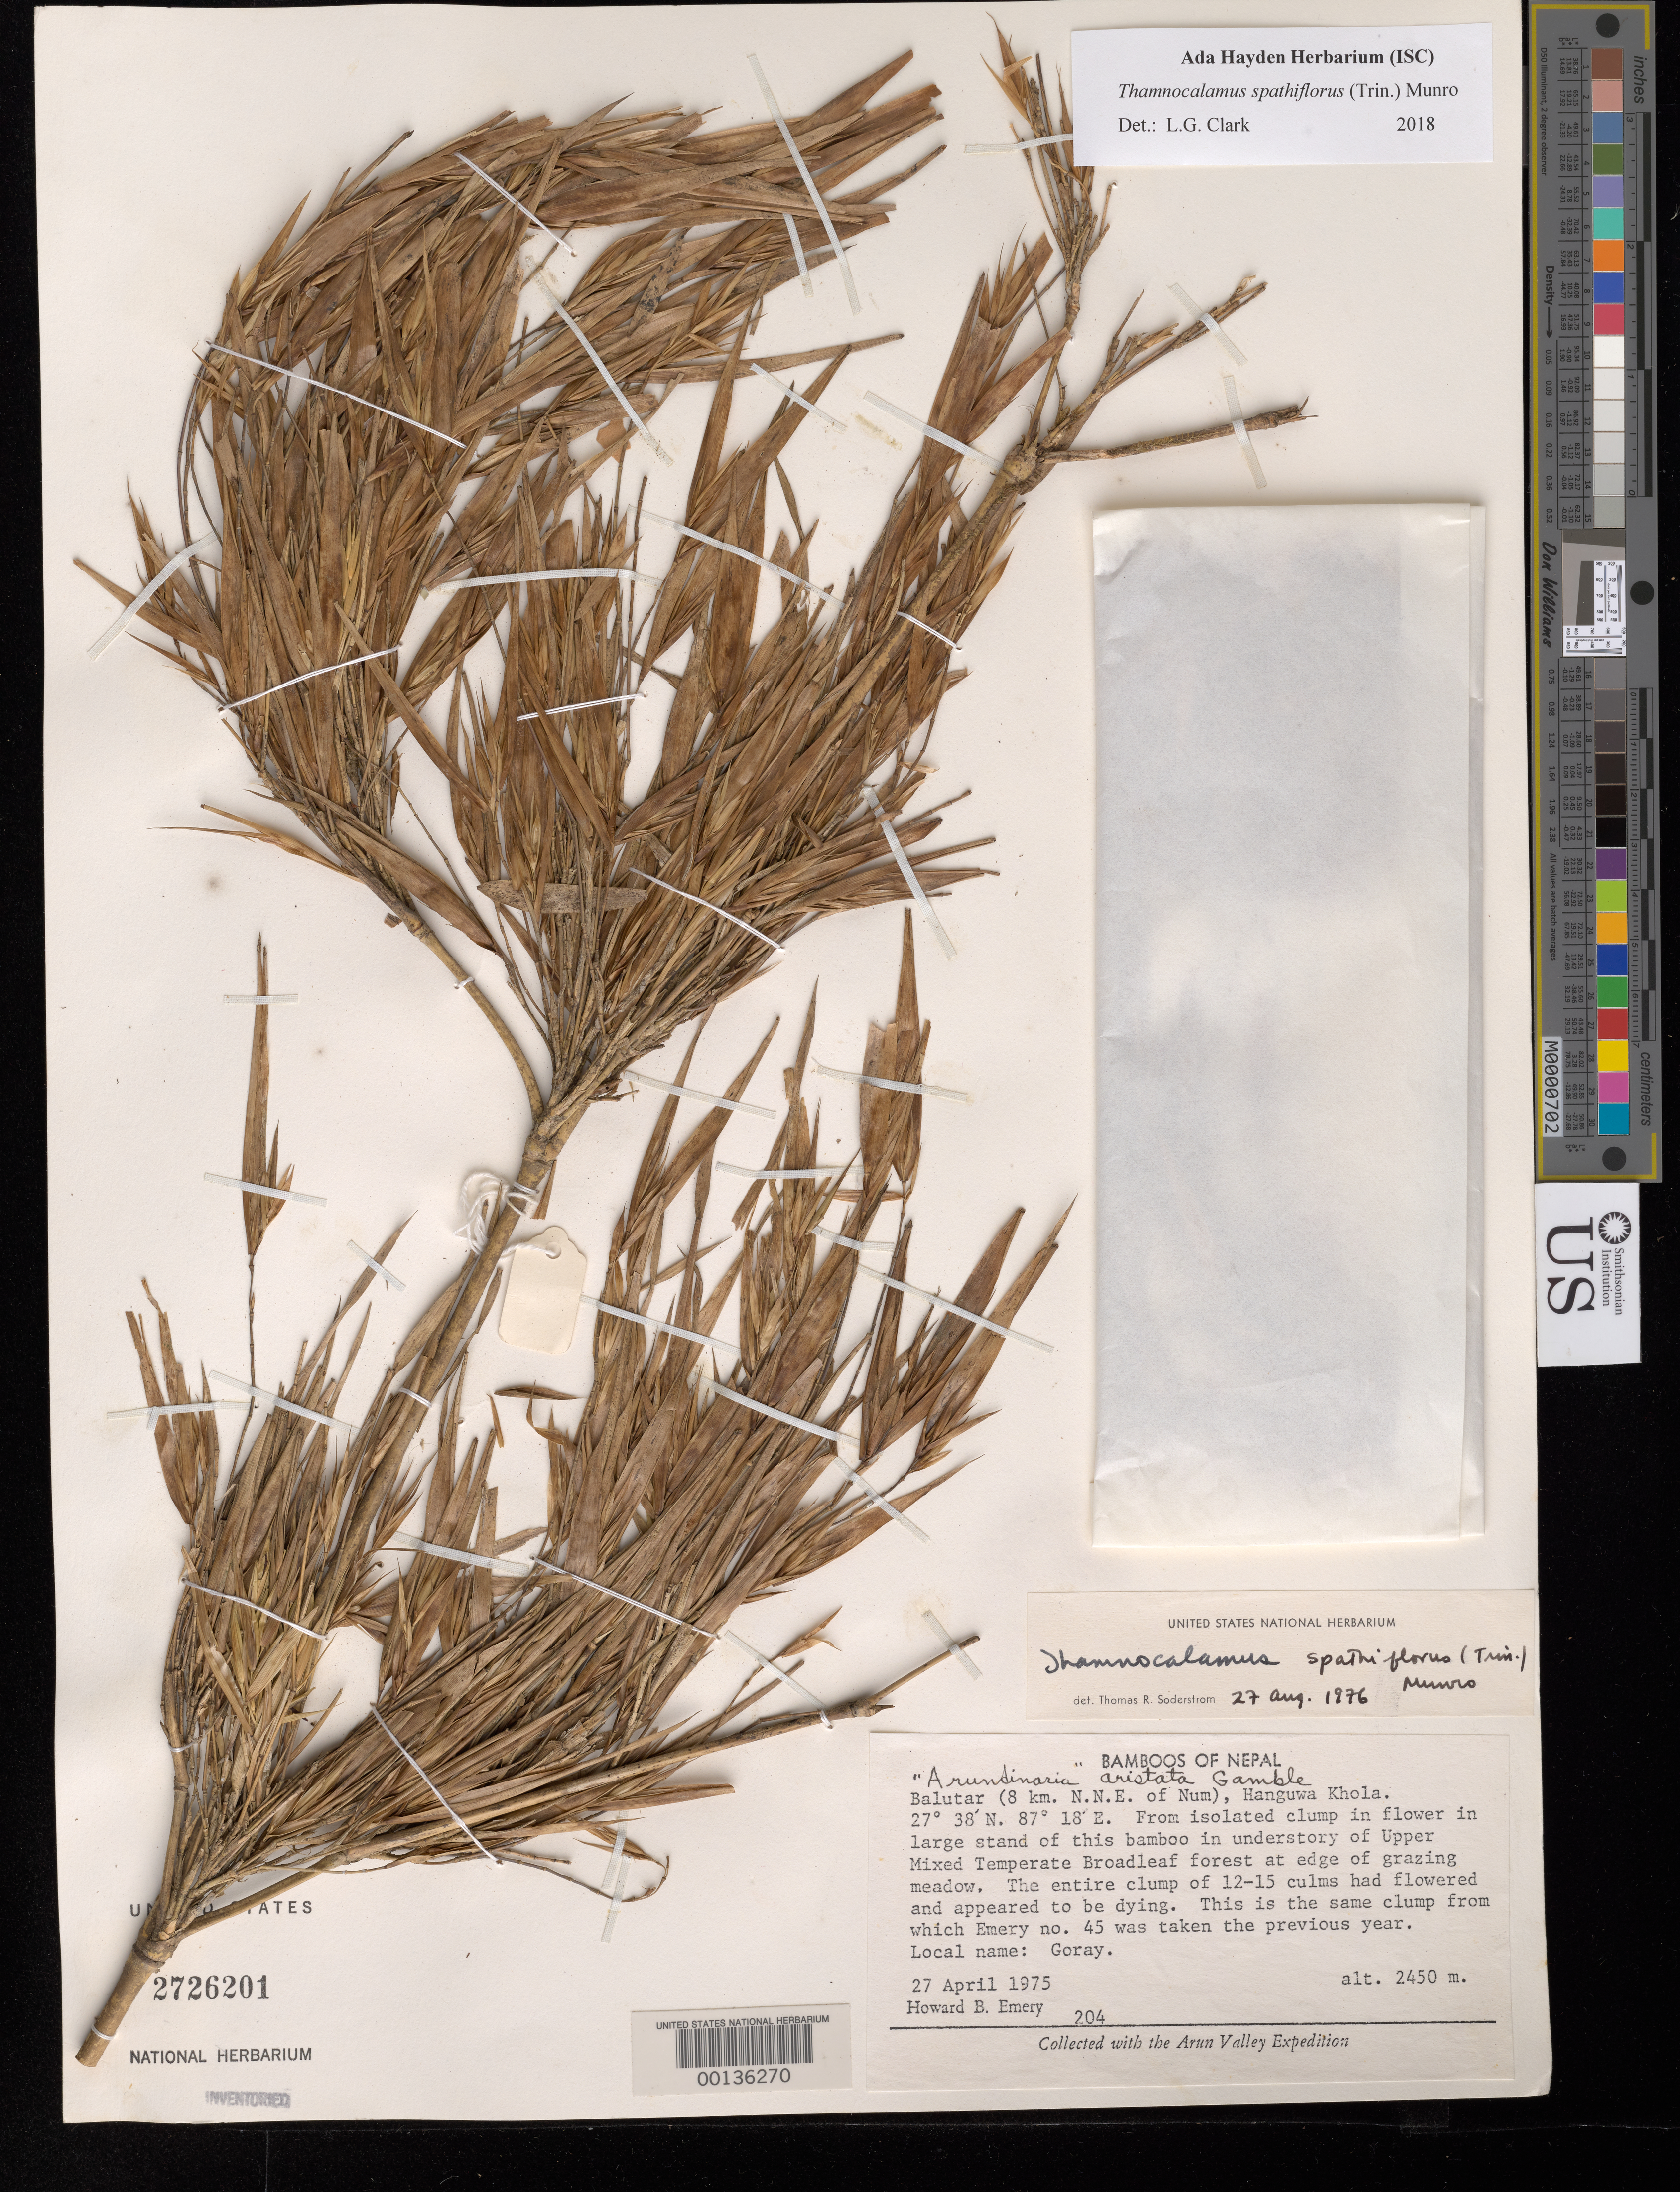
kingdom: Plantae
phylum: Tracheophyta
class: Liliopsida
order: Poales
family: Poaceae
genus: Thamnocalamus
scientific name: Thamnocalamus aristatus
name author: (Gamble) E.G. Camus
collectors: H. B. Emery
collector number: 204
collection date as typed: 27 Apr 1975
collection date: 1975-04-27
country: Nepal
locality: Balutar, ganguwa khola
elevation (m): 2450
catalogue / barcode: US 2726201